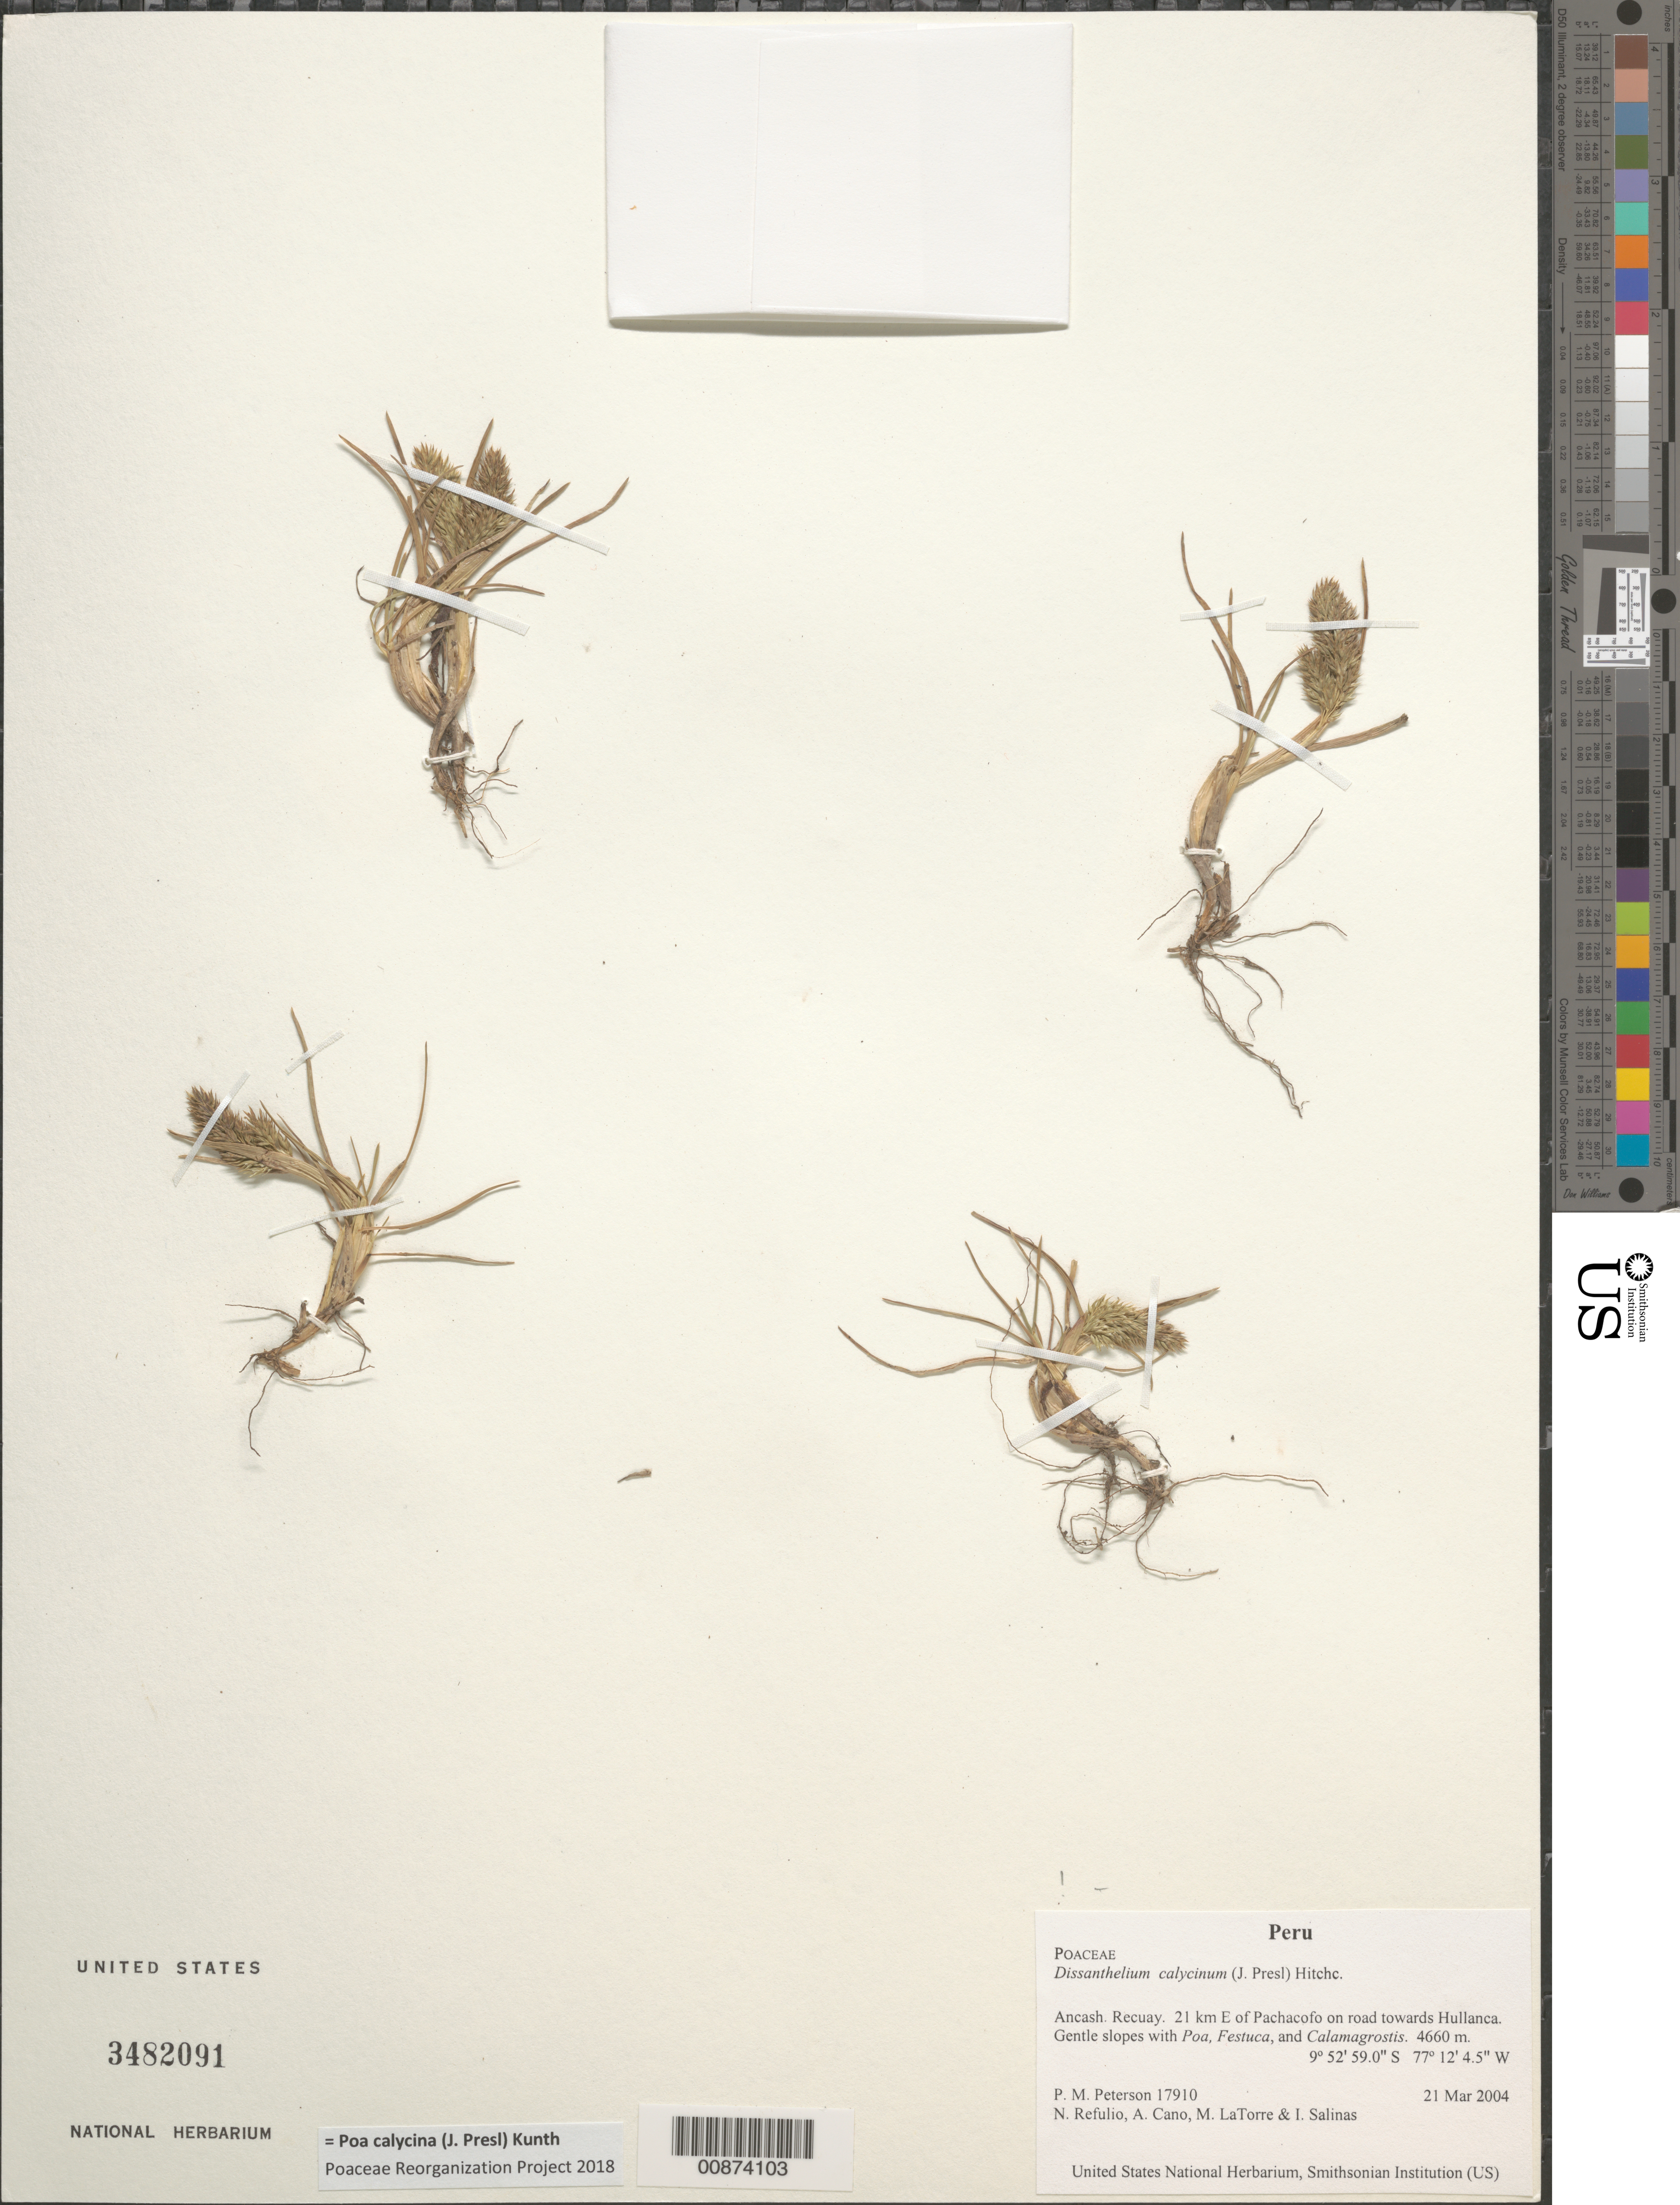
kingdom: Plantae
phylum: Tracheophyta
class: Liliopsida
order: Poales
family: Poaceae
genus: Poa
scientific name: Poa calycina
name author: (J. Presl) Kunth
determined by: Poaceae Reorganization Project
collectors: P. M. Peterson, N. Refulio-Rodríguez, A. Cano, M. Torre & I. Salinas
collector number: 17910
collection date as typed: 21 Mar 2004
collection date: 2004-03-21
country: Peru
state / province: Ancash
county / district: Recuay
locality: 21 km E of Pachacofo on road towards Hullanca. Gentle slopes with Poa, Festuca, and Calamagrostis.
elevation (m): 4660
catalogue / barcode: US 3482091